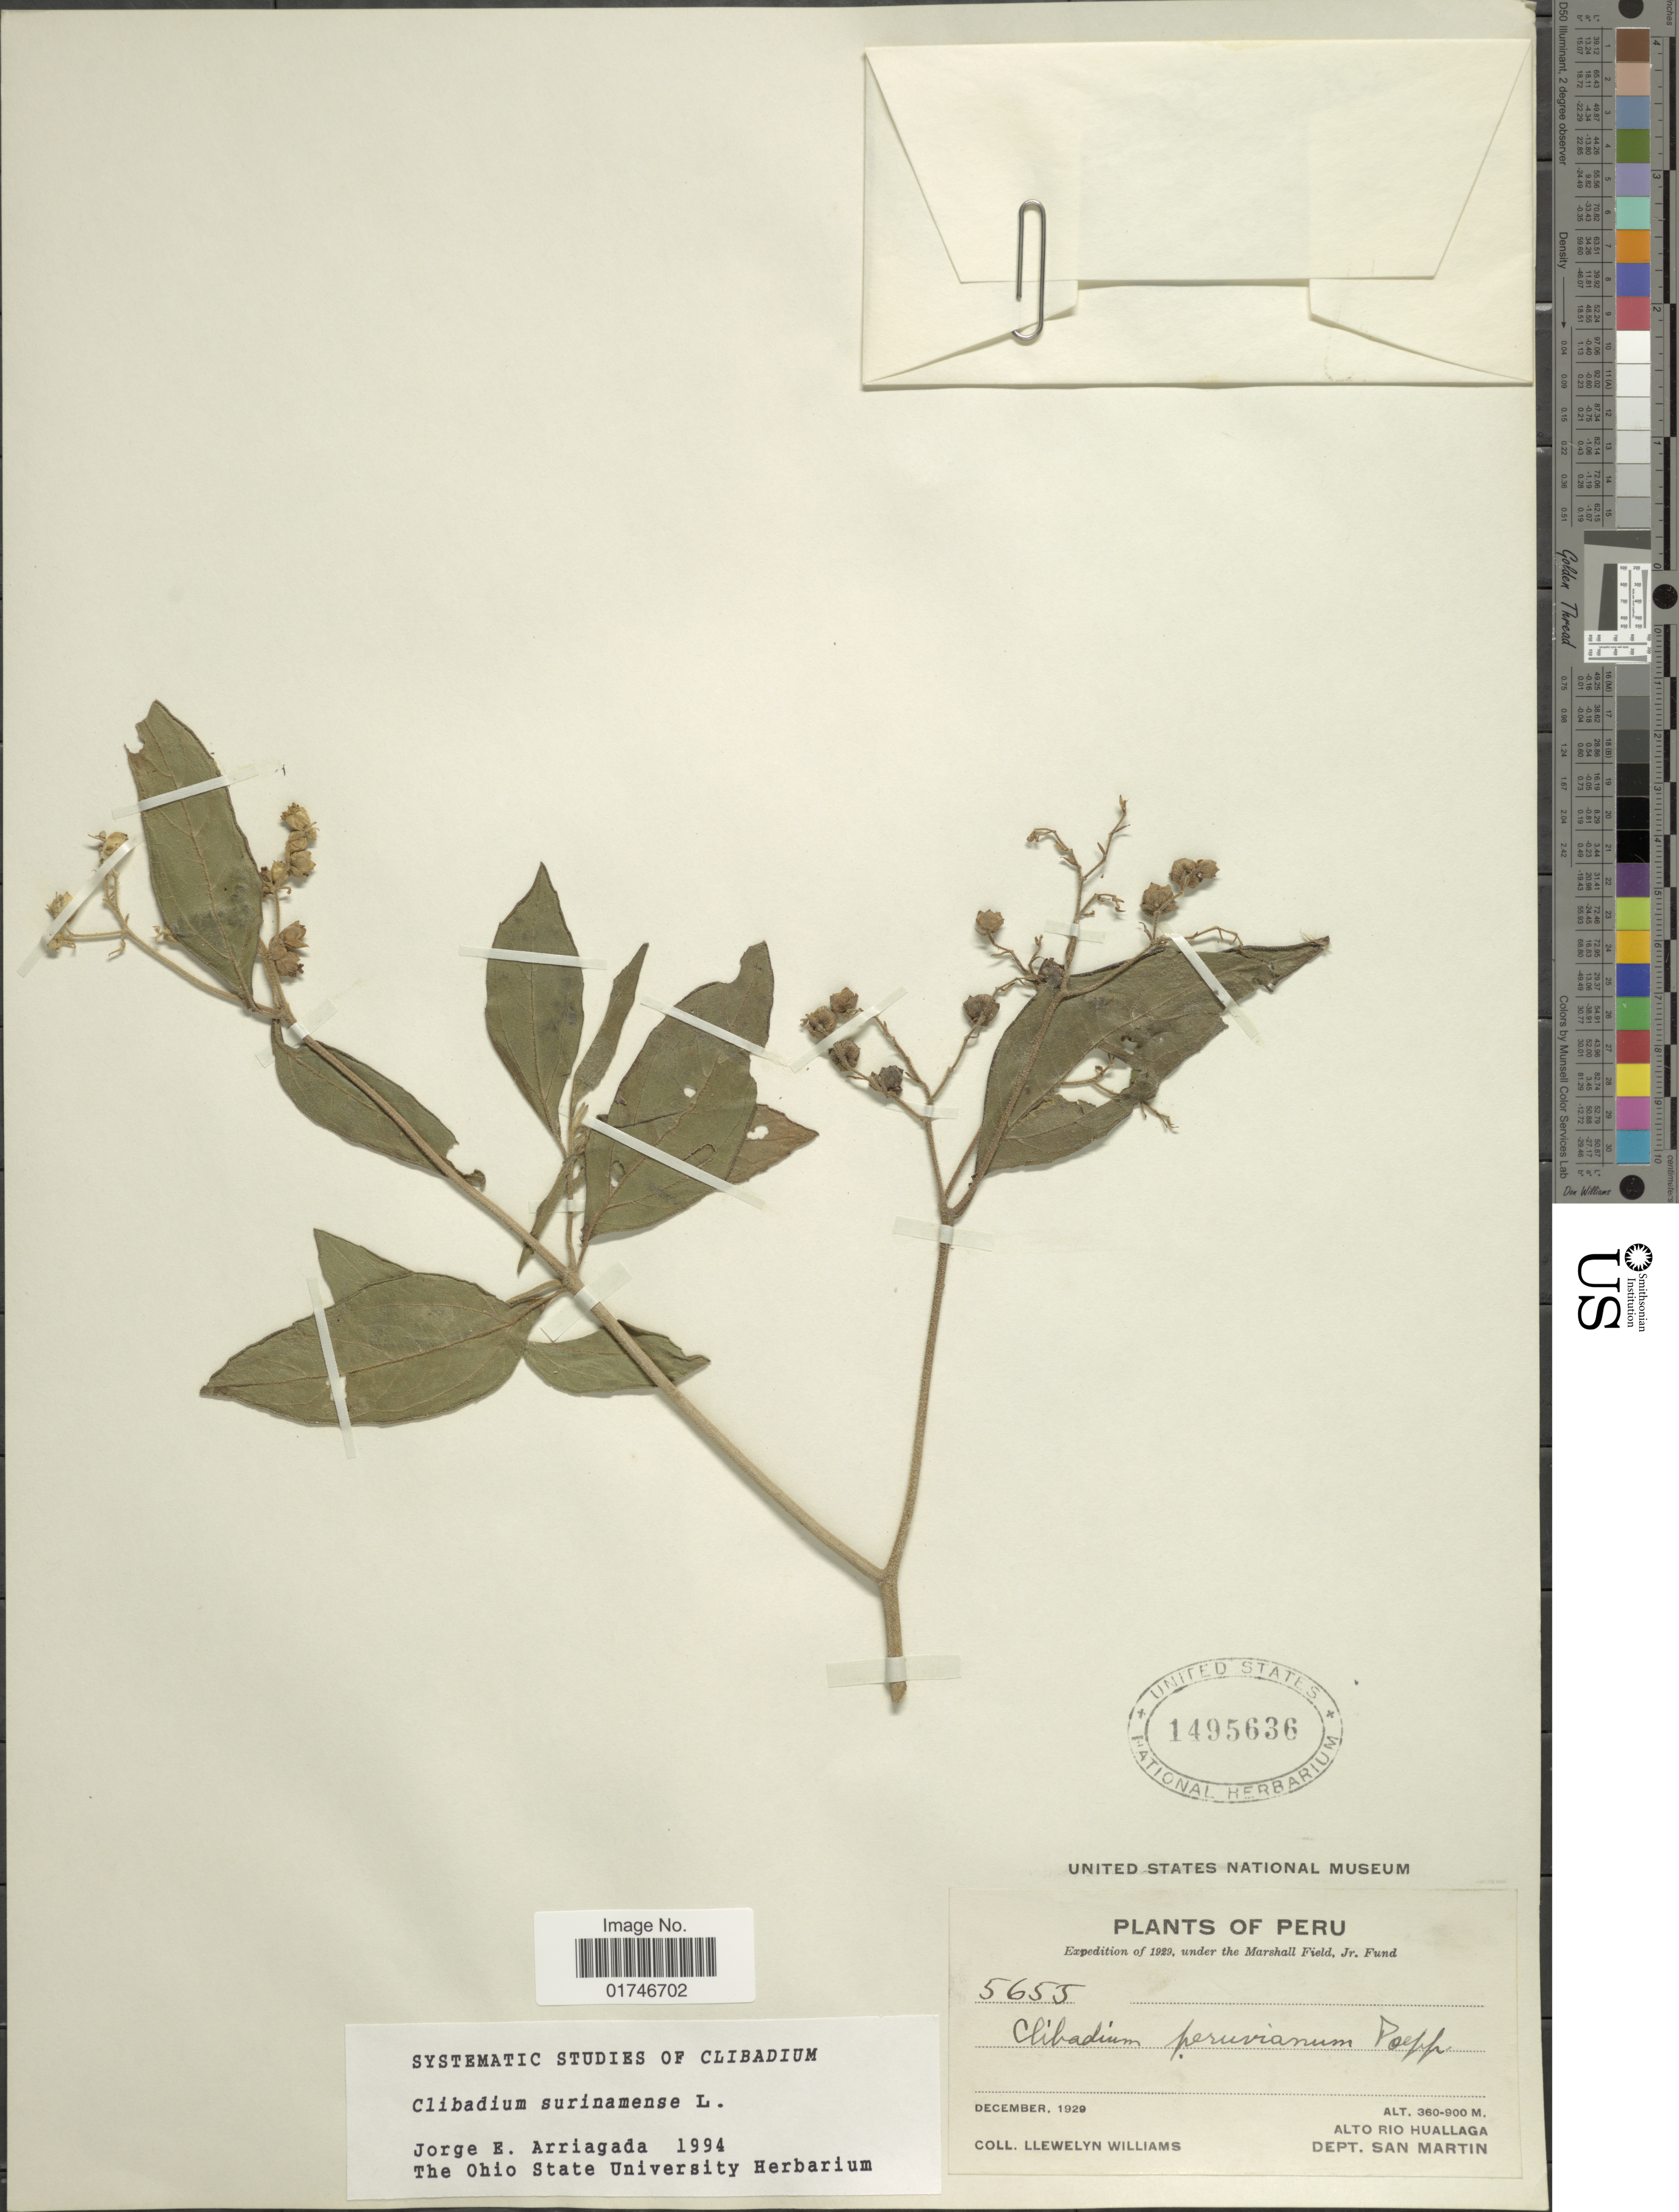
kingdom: Plantae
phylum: Tracheophyta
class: Magnoliopsida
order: Asterales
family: Asteraceae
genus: Clibadium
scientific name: Clibadium peruvianum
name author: Poepp.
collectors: Ll. Williams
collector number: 5655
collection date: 1929-12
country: Peru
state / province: San Martín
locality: Alto Rio Huallaga. Dept. San Martin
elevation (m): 360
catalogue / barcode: US 1495636